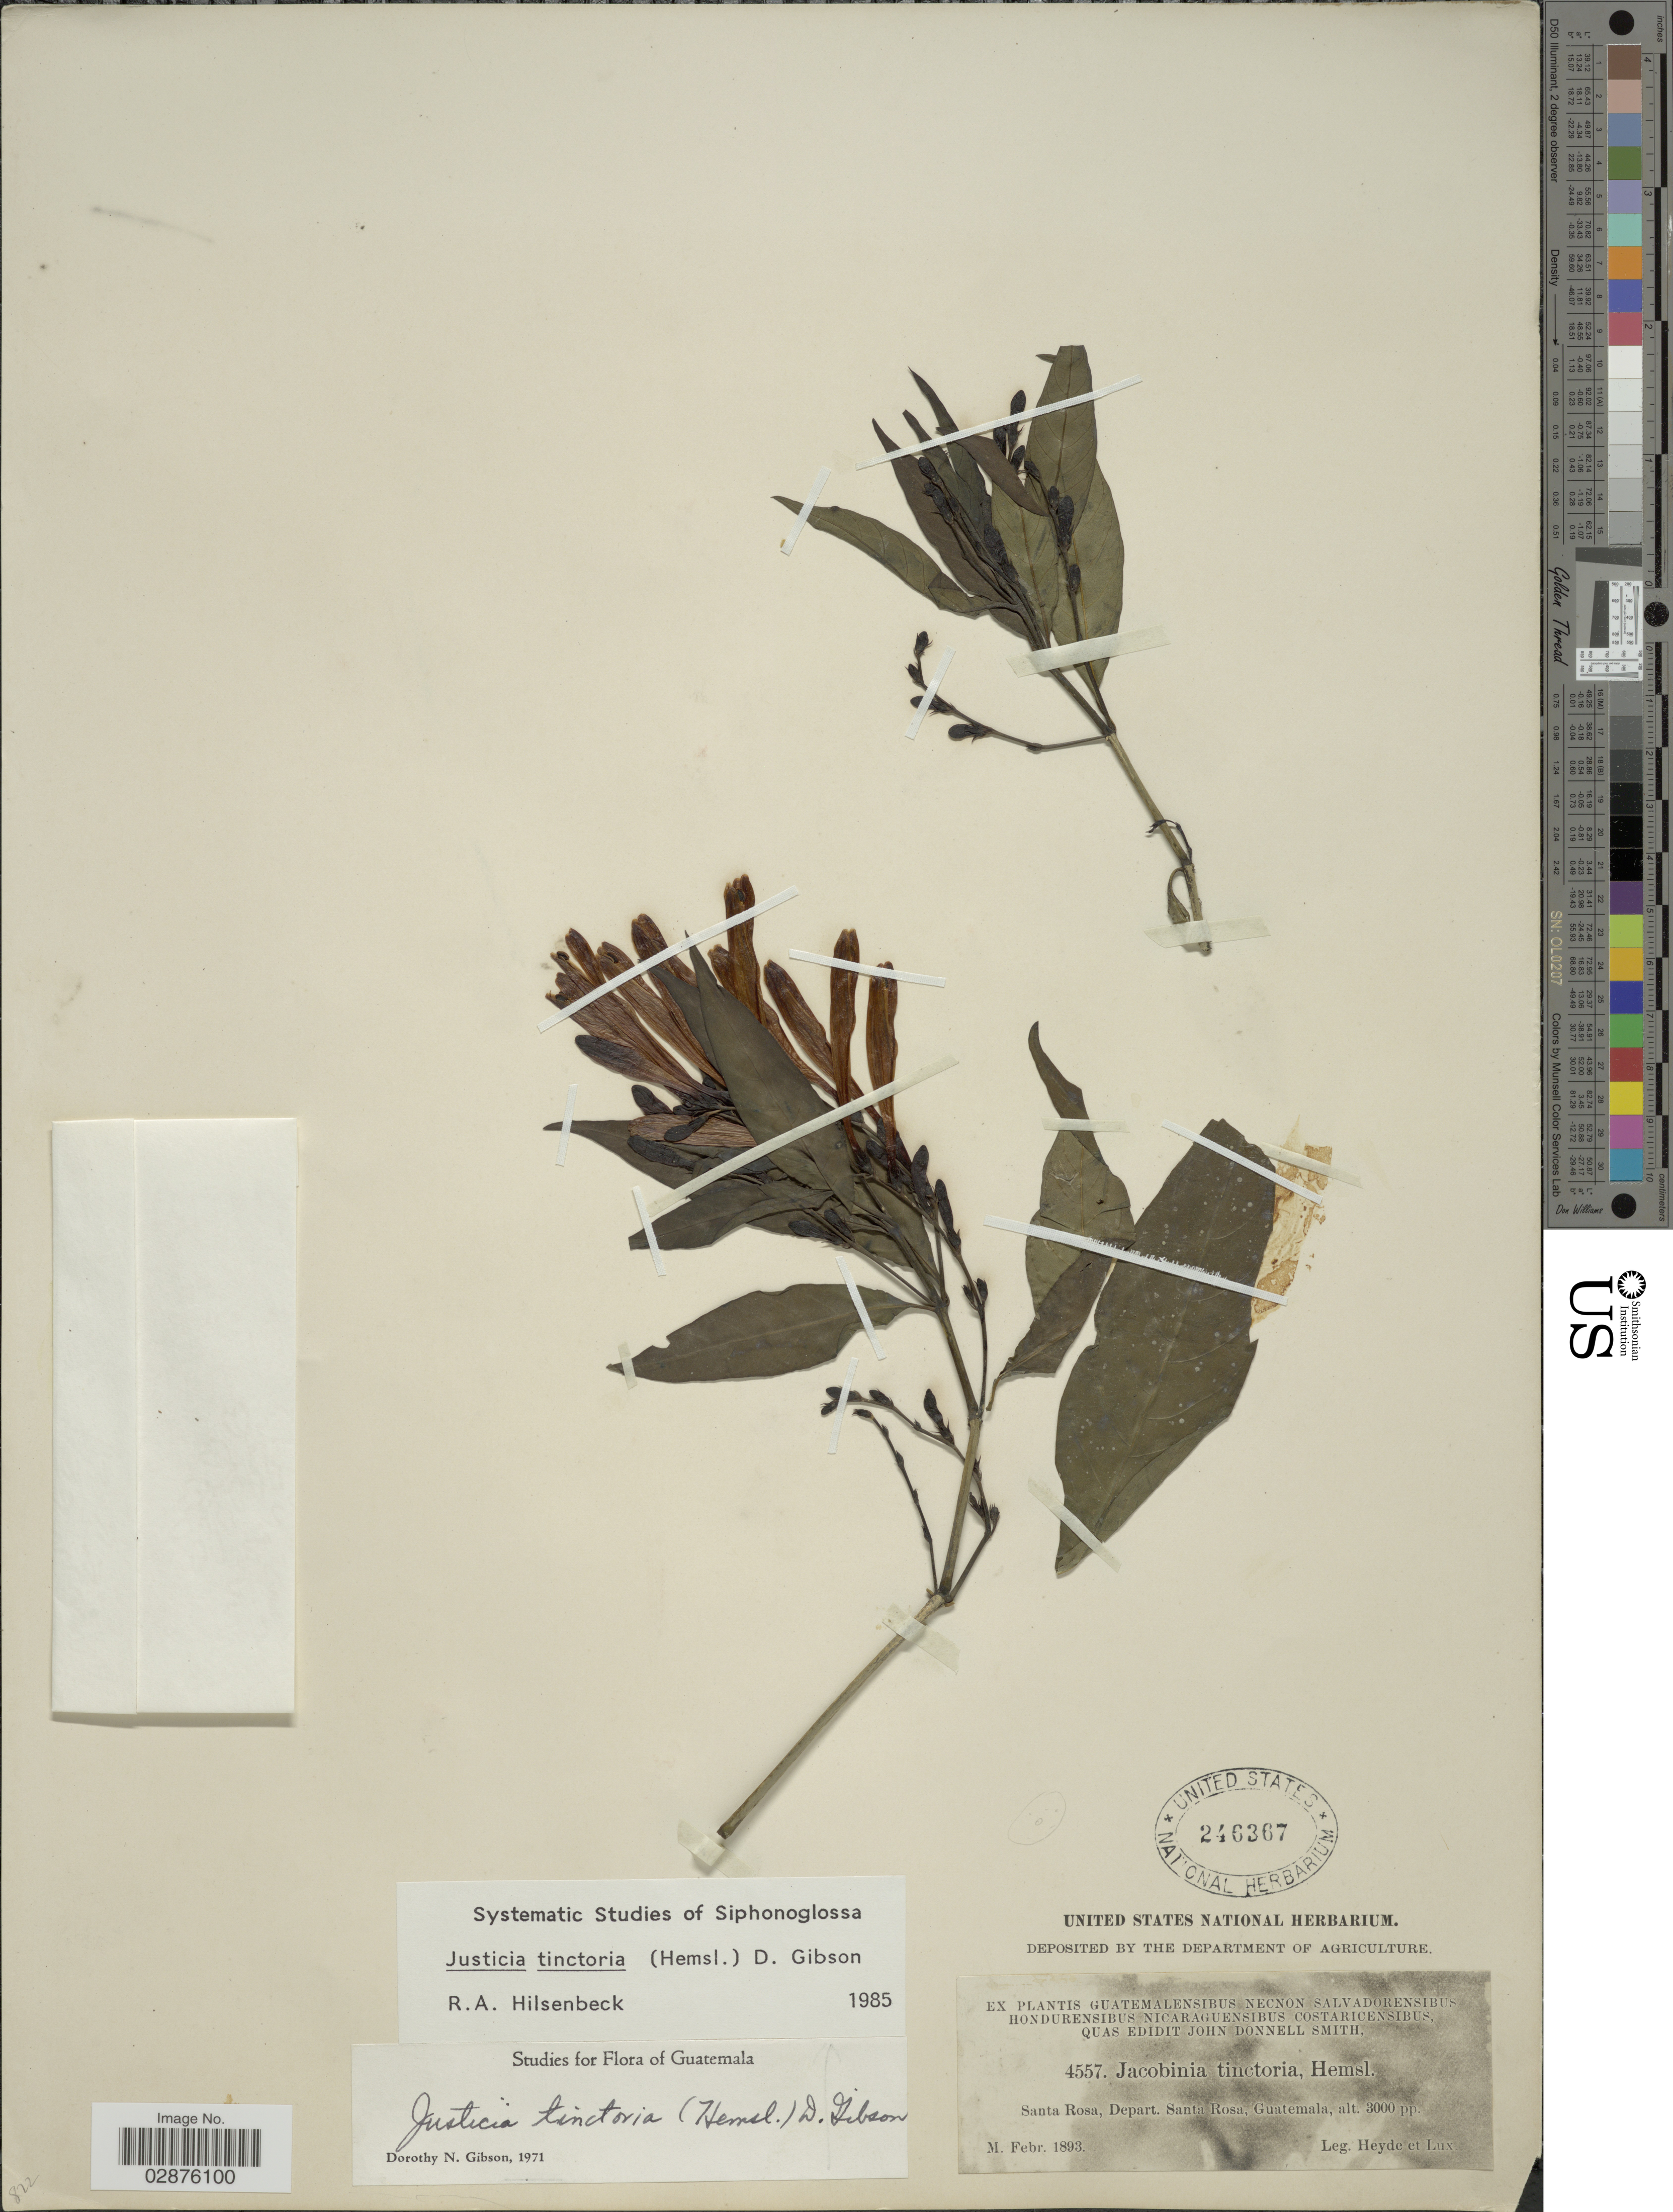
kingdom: Plantae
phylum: Tracheophyta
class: Magnoliopsida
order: Lamiales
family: Acanthaceae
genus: Justicia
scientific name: Justicia colorifera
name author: V.A.W. Graham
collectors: Heyde & Lux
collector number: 4557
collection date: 1893-02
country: Guatemala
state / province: Santa Rosa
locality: Santa Rosa, Depart. Santa Rosa.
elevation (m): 914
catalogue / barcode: US 246367